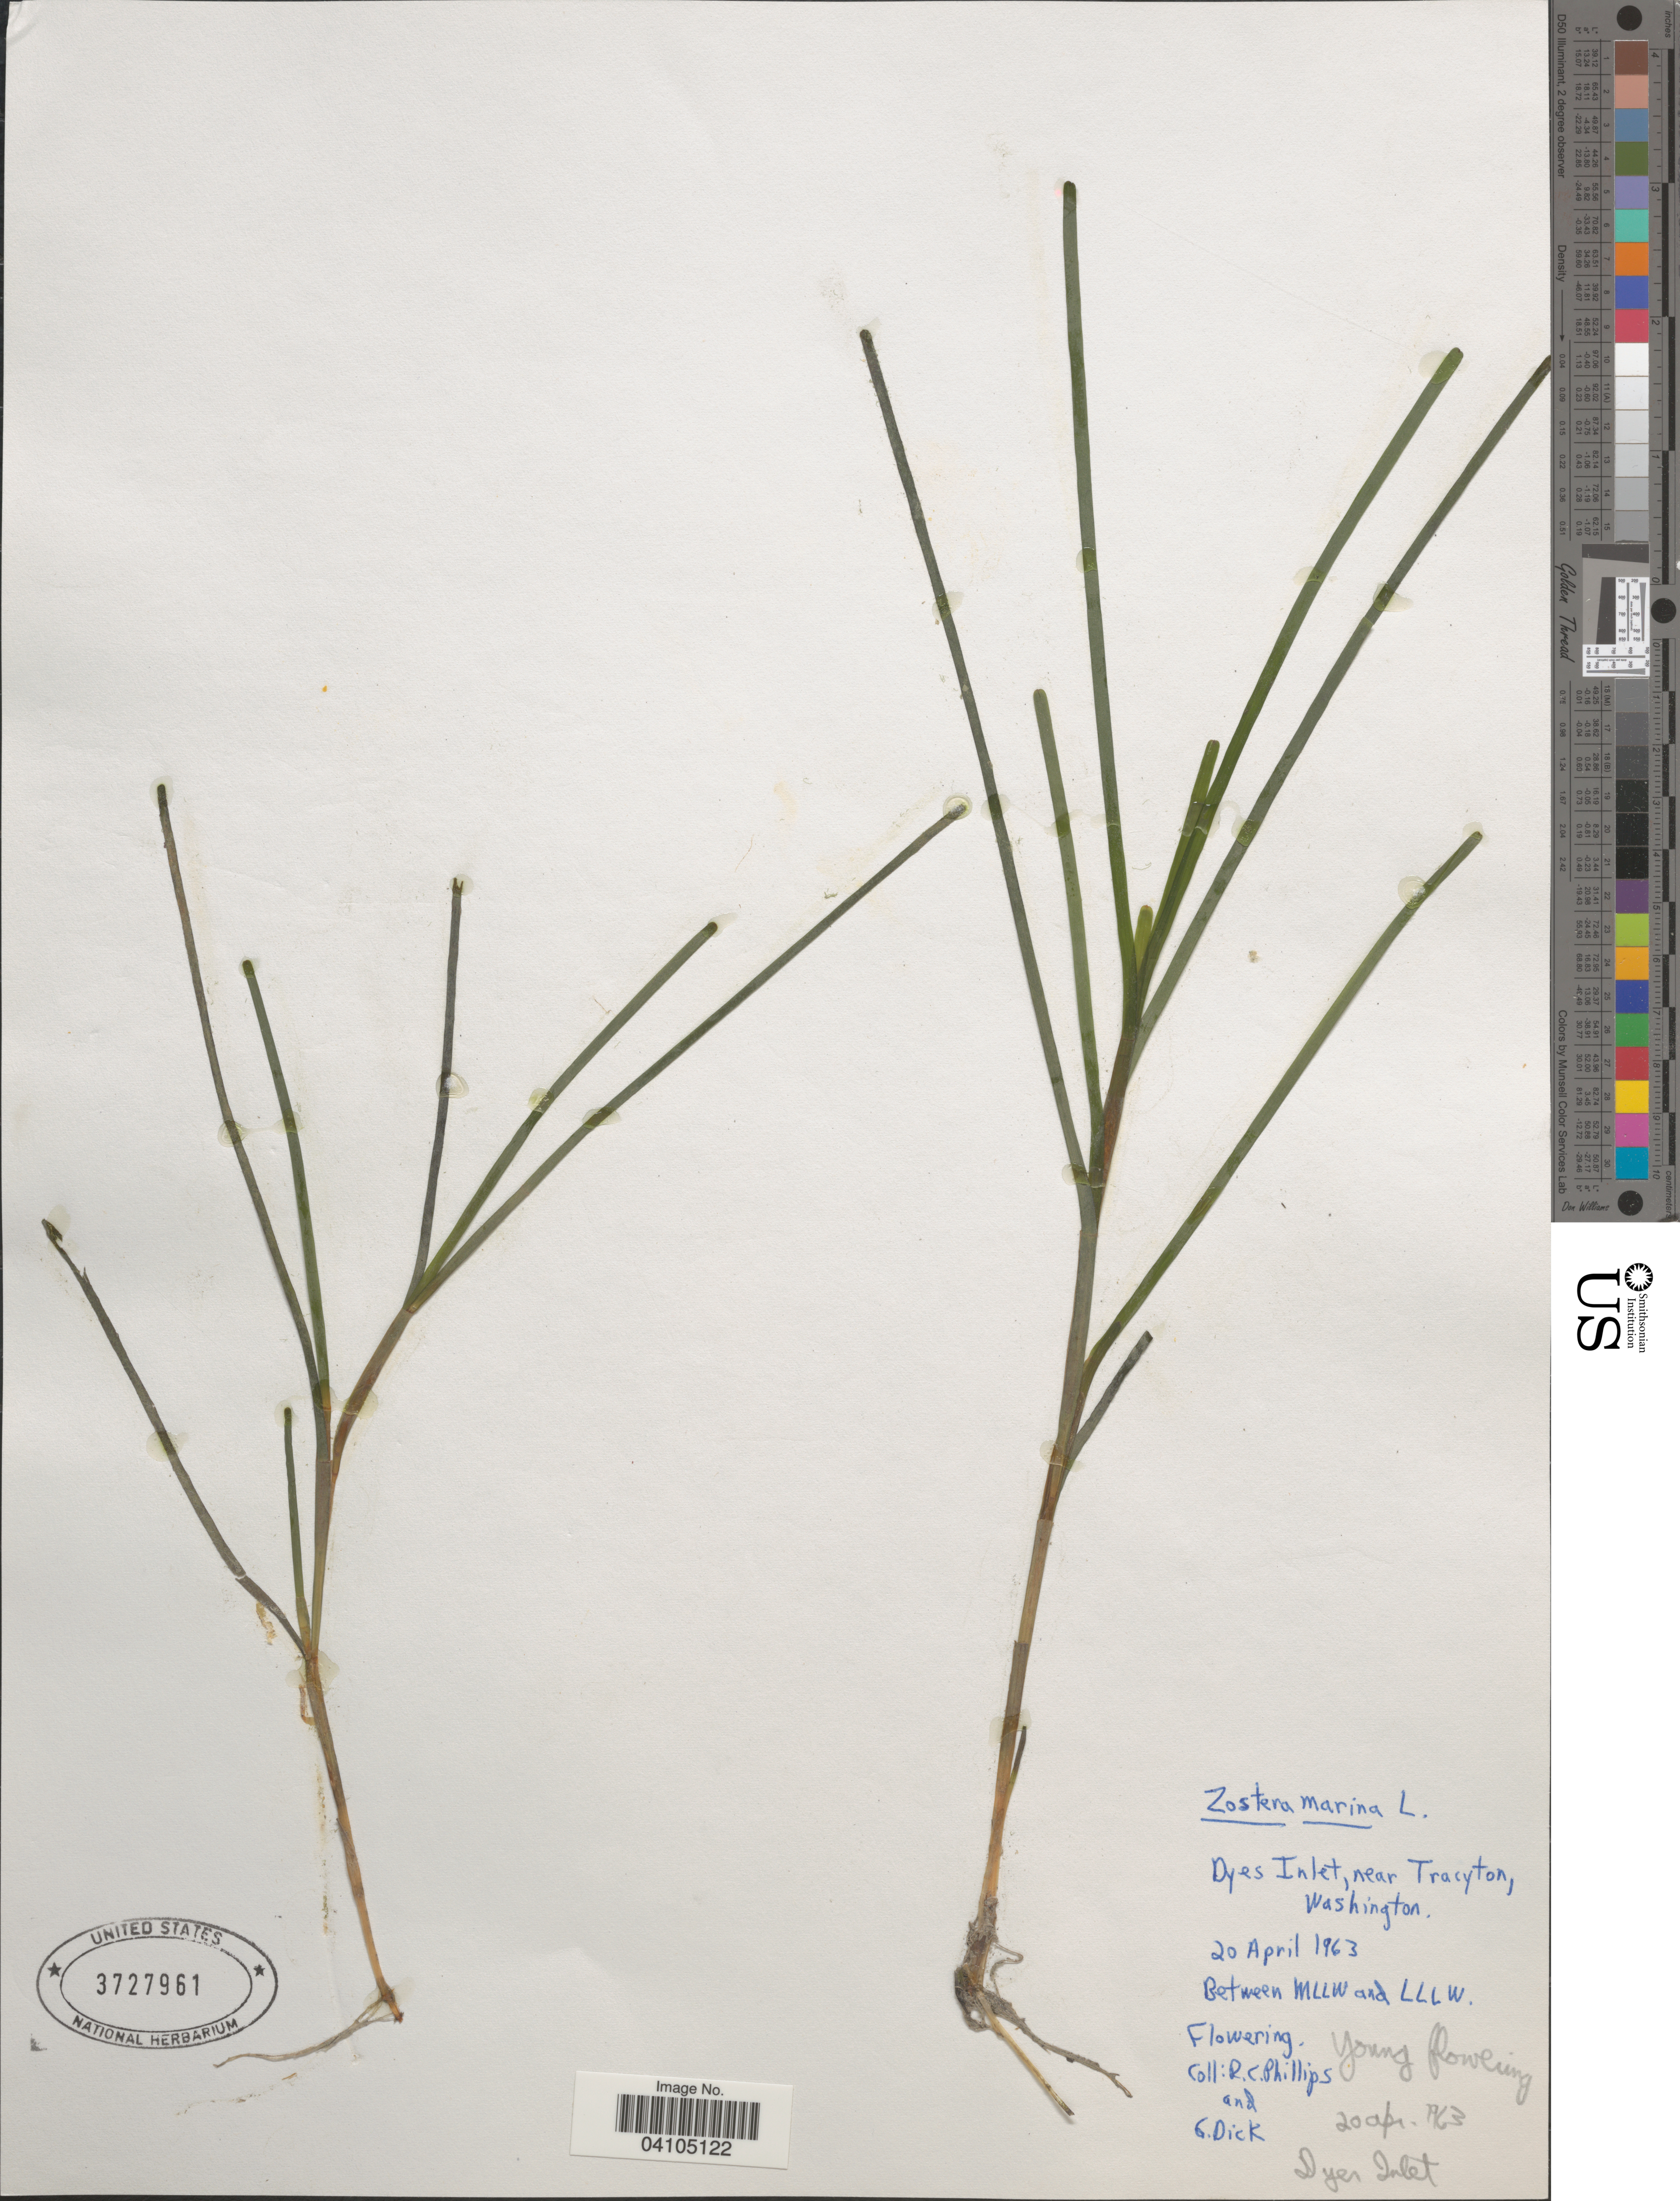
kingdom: Plantae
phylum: Tracheophyta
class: Liliopsida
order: Alismatales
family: Zosteraceae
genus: Zostera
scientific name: Zostera marina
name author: L.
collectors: R. C. Phillips & G. Dick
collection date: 1963-04-20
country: United States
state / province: Washington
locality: Dyes Inlet, near Tracyton.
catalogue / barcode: US 3727961